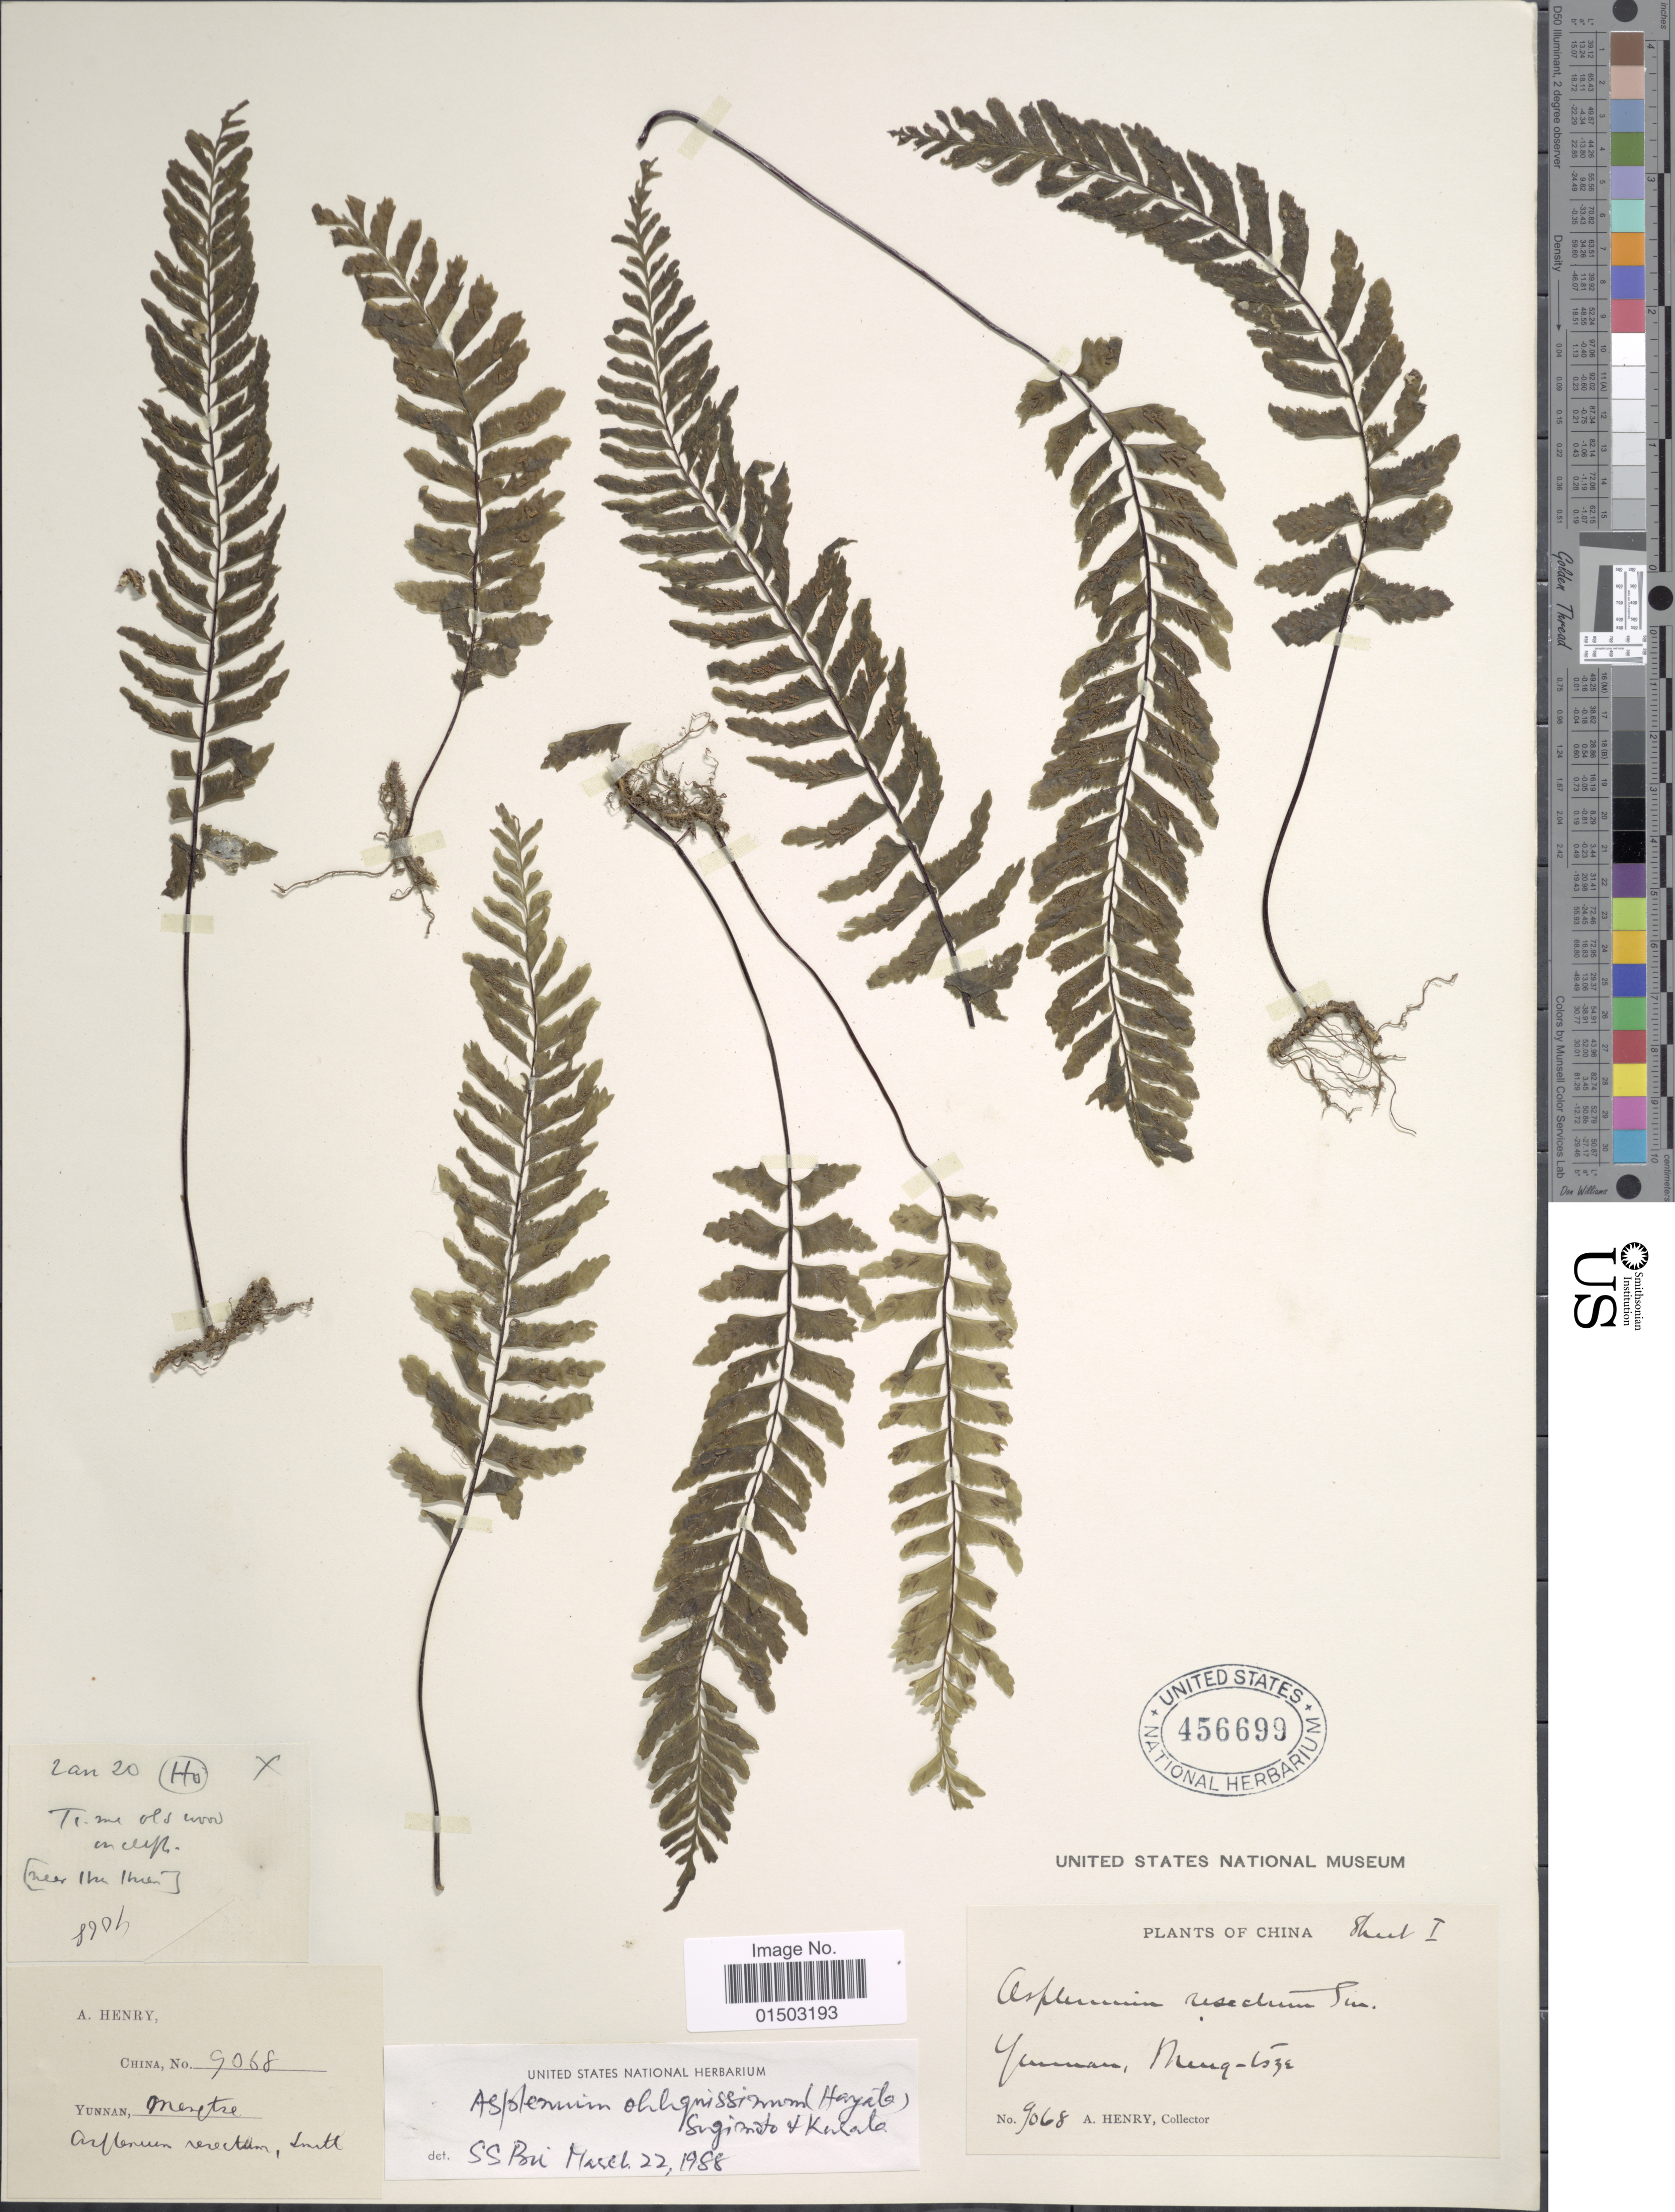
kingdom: Plantae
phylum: Tracheophyta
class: Polypodiopsida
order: Polypodiales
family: Aspleniaceae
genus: Hymenasplenium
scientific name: Hymenasplenium obliquissimum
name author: (Hayata) Sugim.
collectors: A. Henry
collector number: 9068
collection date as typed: Jan 20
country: China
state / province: Yunnan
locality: Meng-tsze. Ti Mi, near Hsien Hsien. Ho.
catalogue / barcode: US 456699